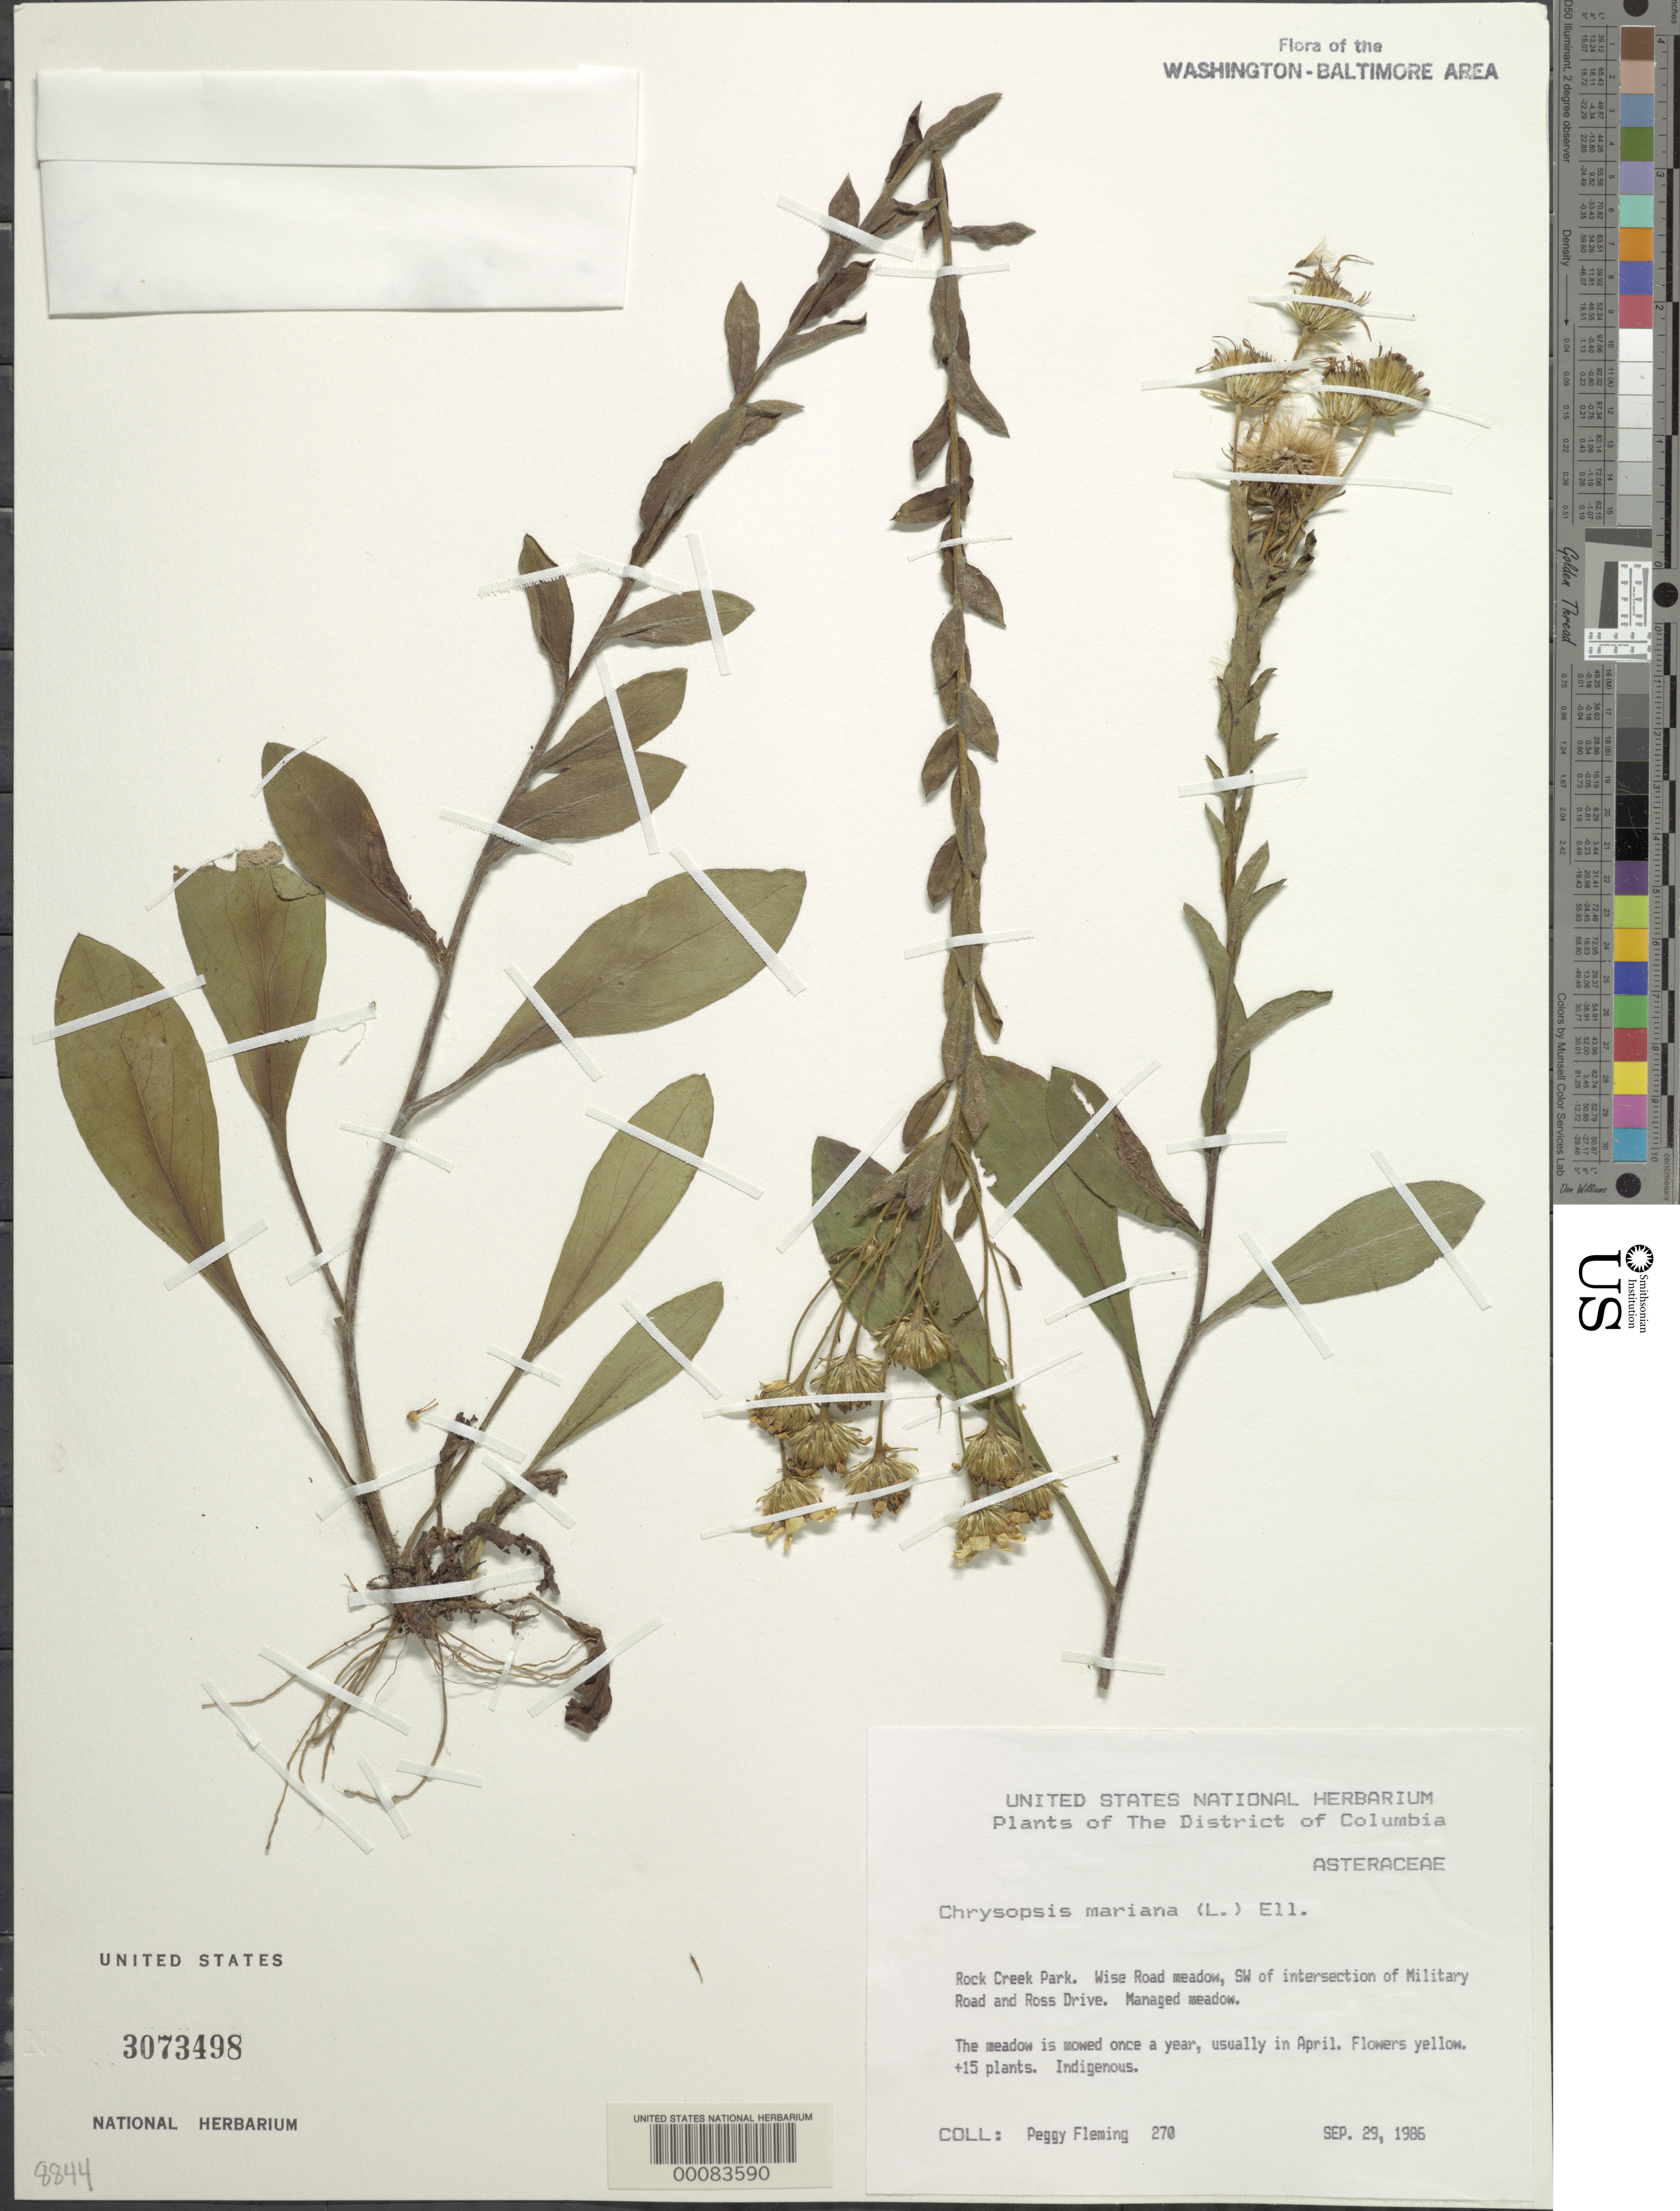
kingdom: Plantae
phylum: Tracheophyta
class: Magnoliopsida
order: Asterales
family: Asteraceae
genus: Chrysopsis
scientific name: Chrysopsis mariana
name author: (L.) Elliott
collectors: P. Fleming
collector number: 270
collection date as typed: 29 Sep 1986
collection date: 1986-09-29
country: United States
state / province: District of Columbia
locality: Ry Road and Ross Drive.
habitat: Managed meadow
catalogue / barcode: US 3073498